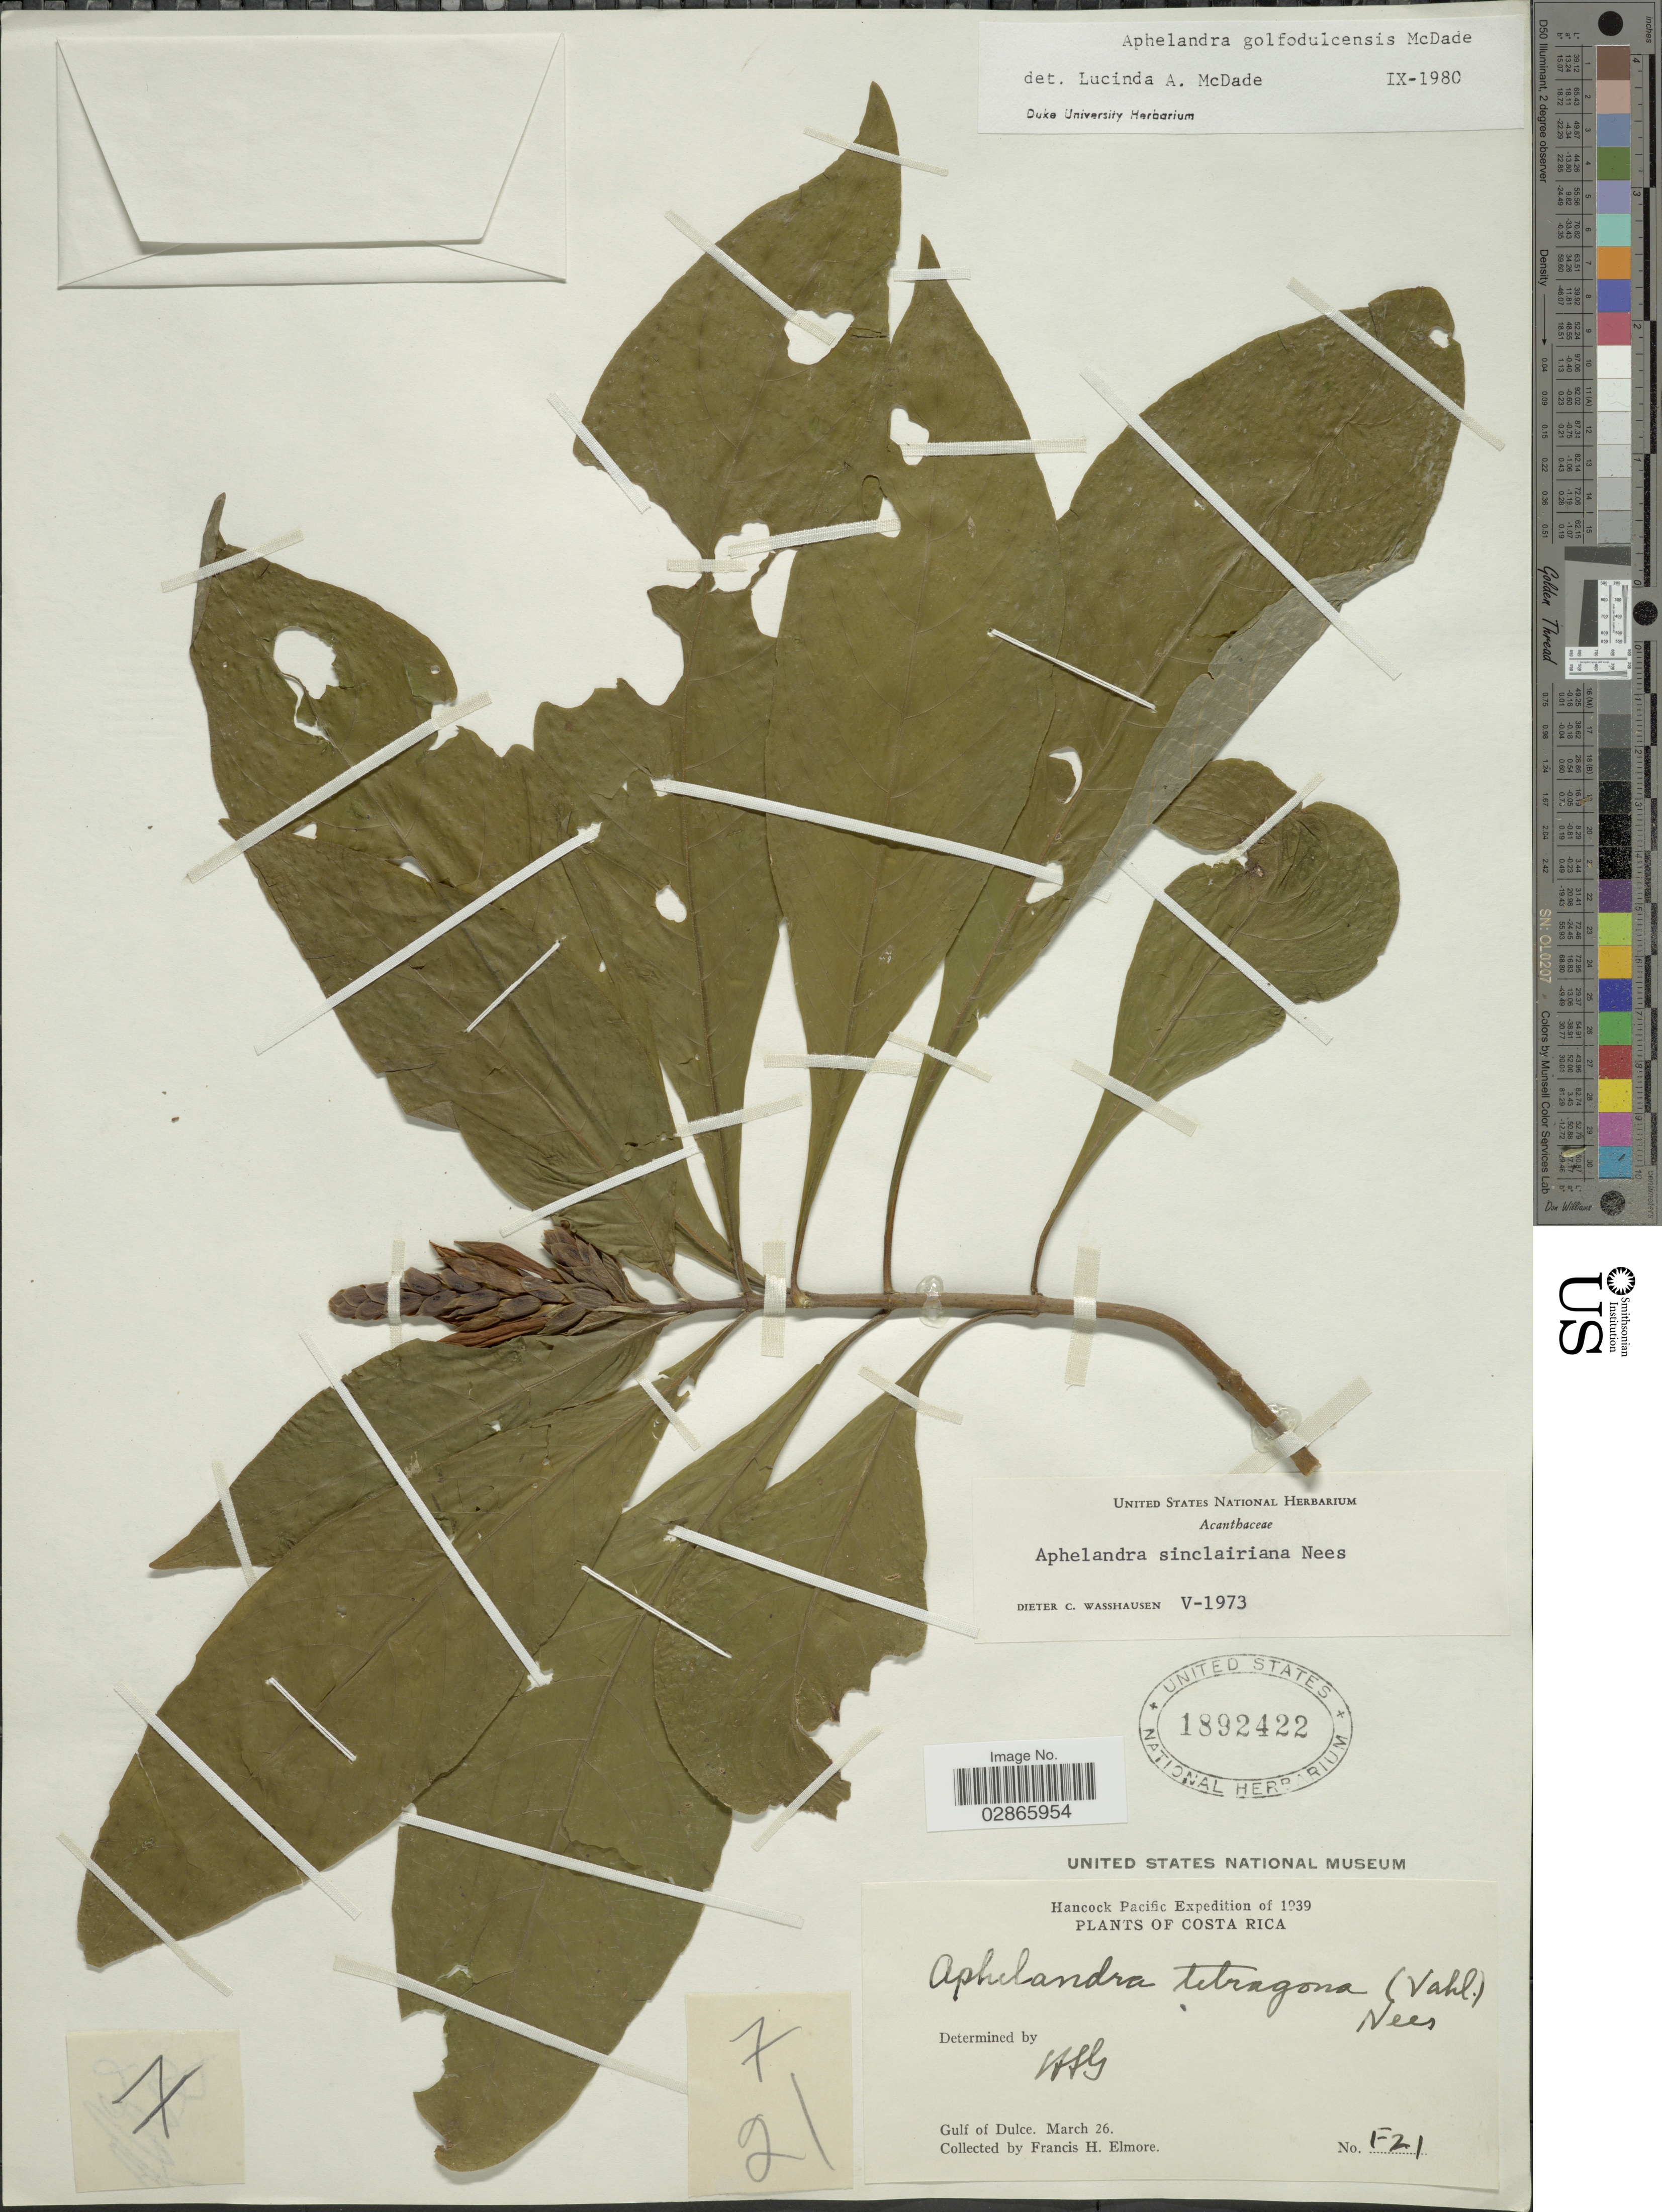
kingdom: Plantae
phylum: Tracheophyta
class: Magnoliopsida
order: Lamiales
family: Acanthaceae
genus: Aphelandra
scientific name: Aphelandra golfodulcensis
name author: McDade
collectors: F. H. Elmore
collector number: F21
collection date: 1939-03-26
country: Costa Rica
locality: Pacific. Gulf of Dulce.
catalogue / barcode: US 1892422